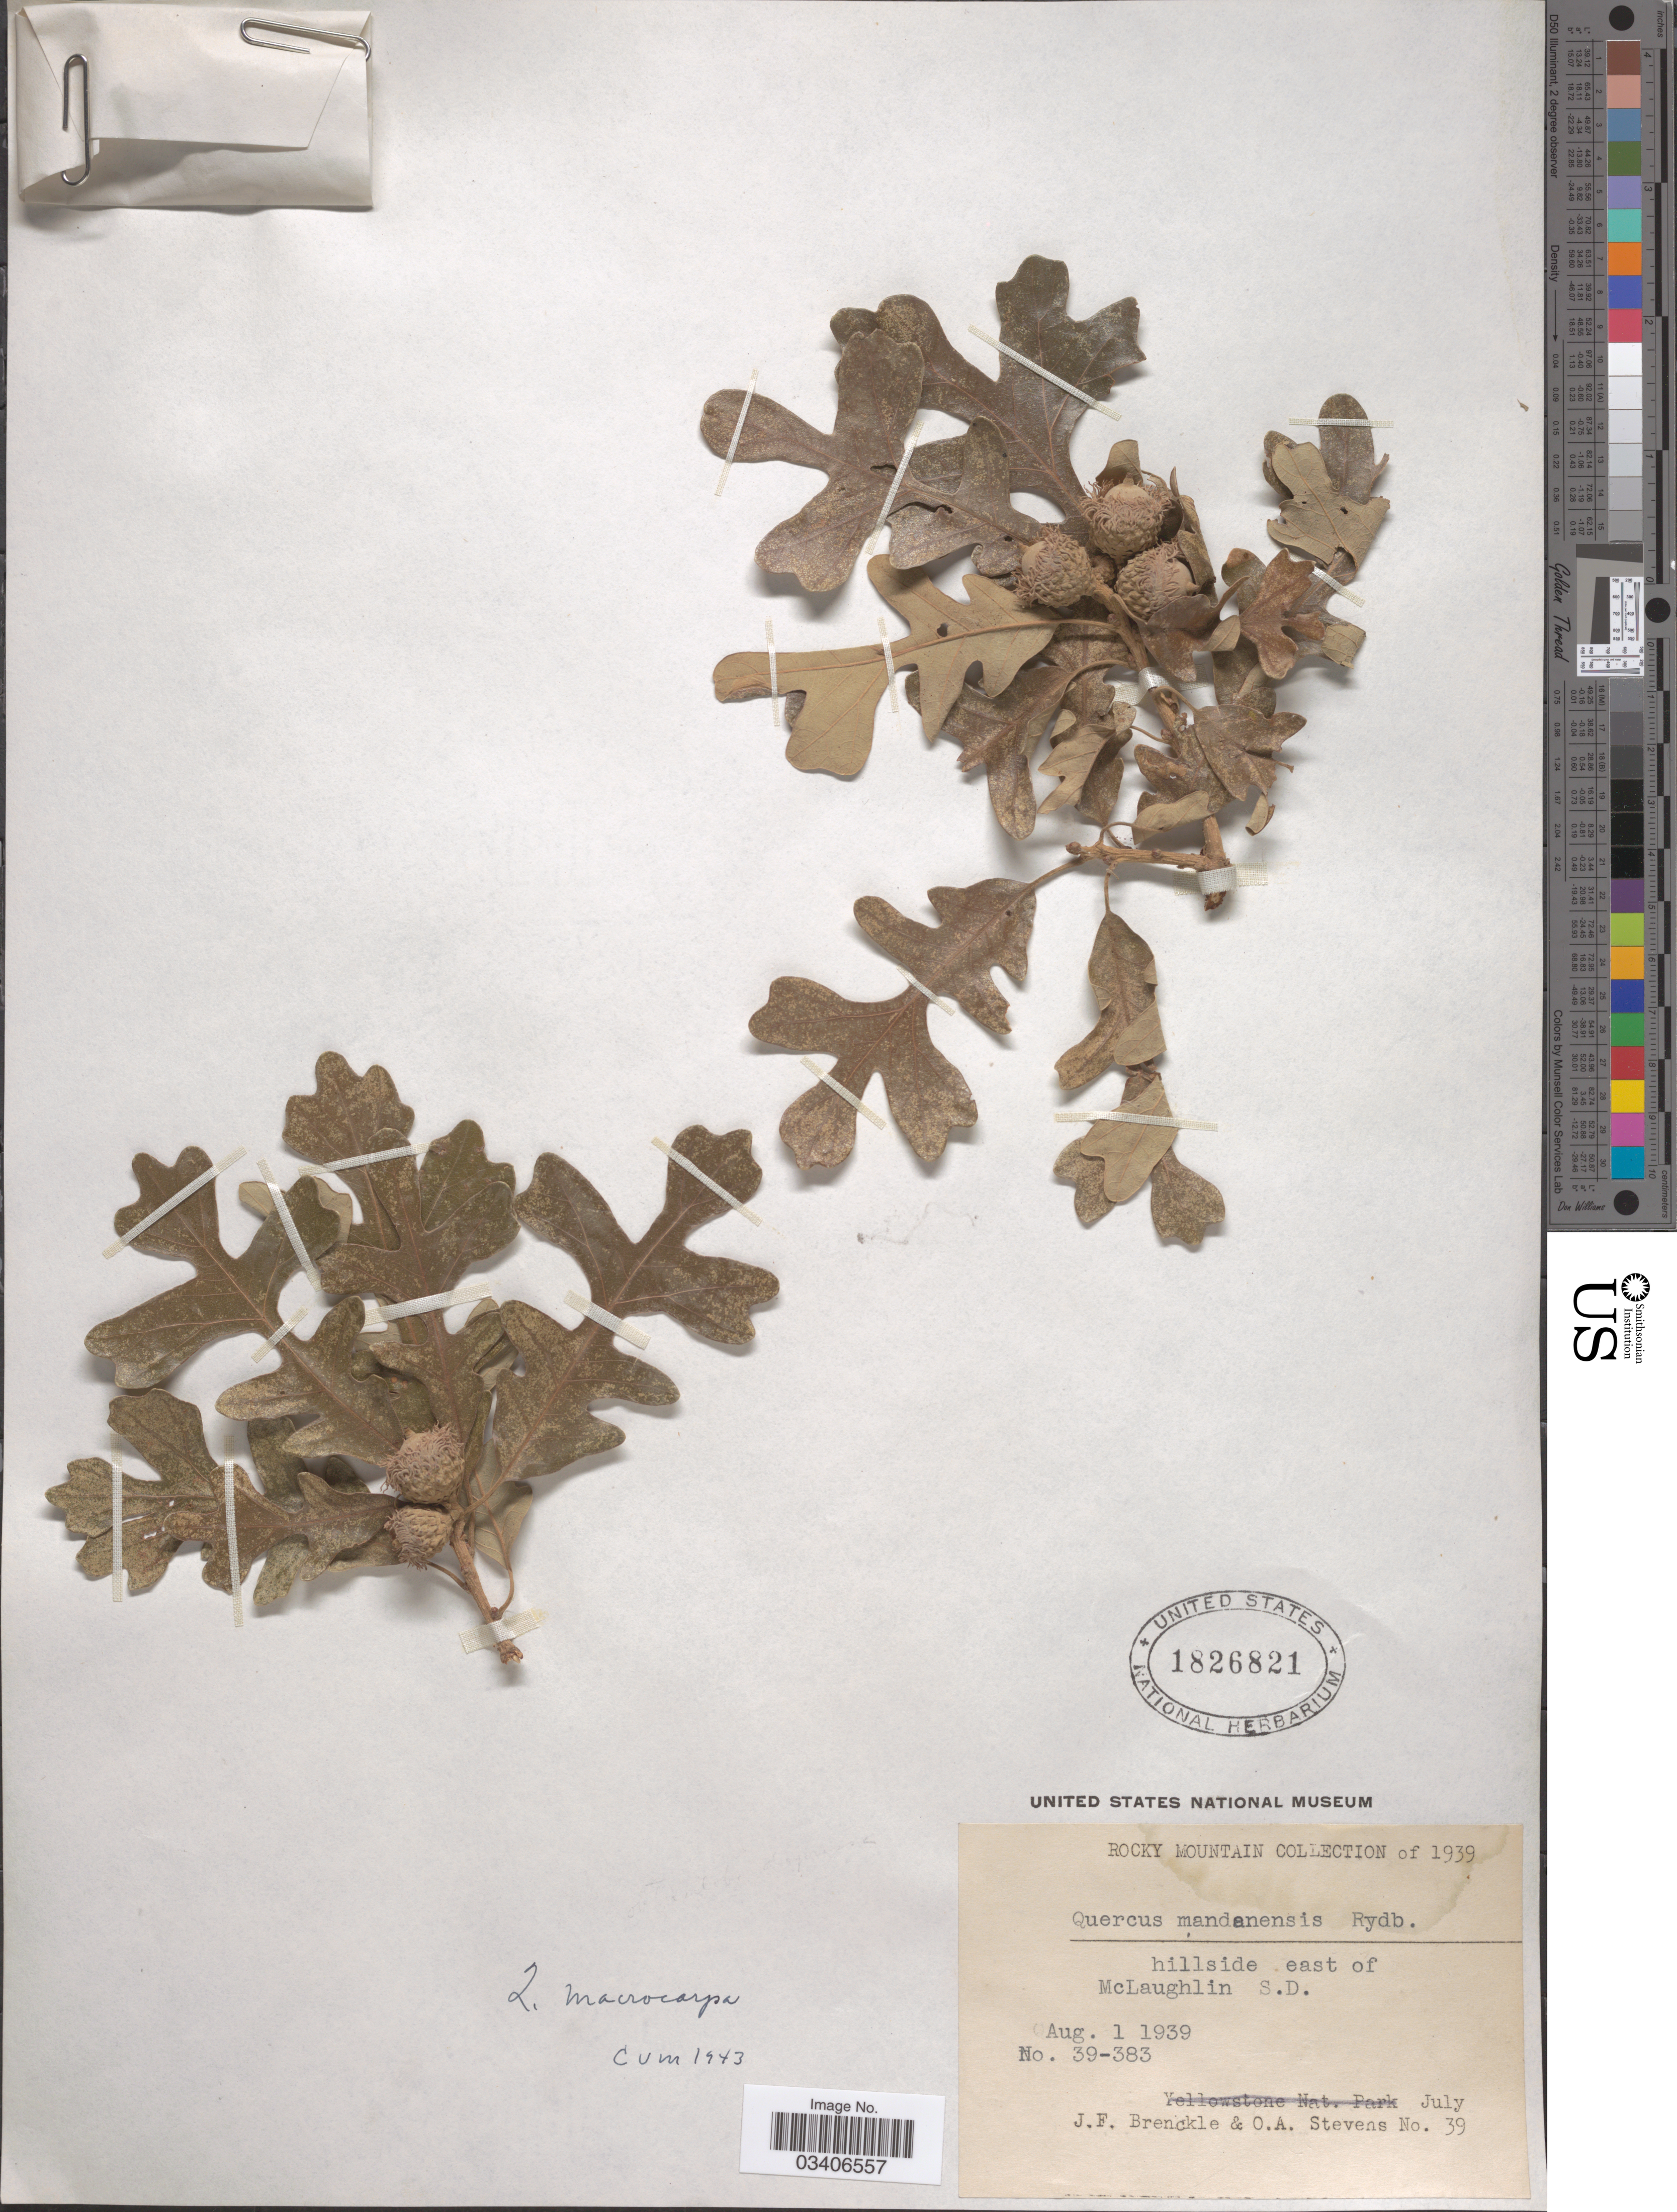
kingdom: Plantae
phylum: Tracheophyta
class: Magnoliopsida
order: Fagales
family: Fagaceae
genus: Quercus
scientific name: Quercus macrocarpa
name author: Michx.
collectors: J. Brenckle & O. A. Stevens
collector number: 39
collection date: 1939-08-01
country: United States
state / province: South Dakota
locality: Rocky Mountain, hillside east of McLaughlin.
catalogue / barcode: US 1826821